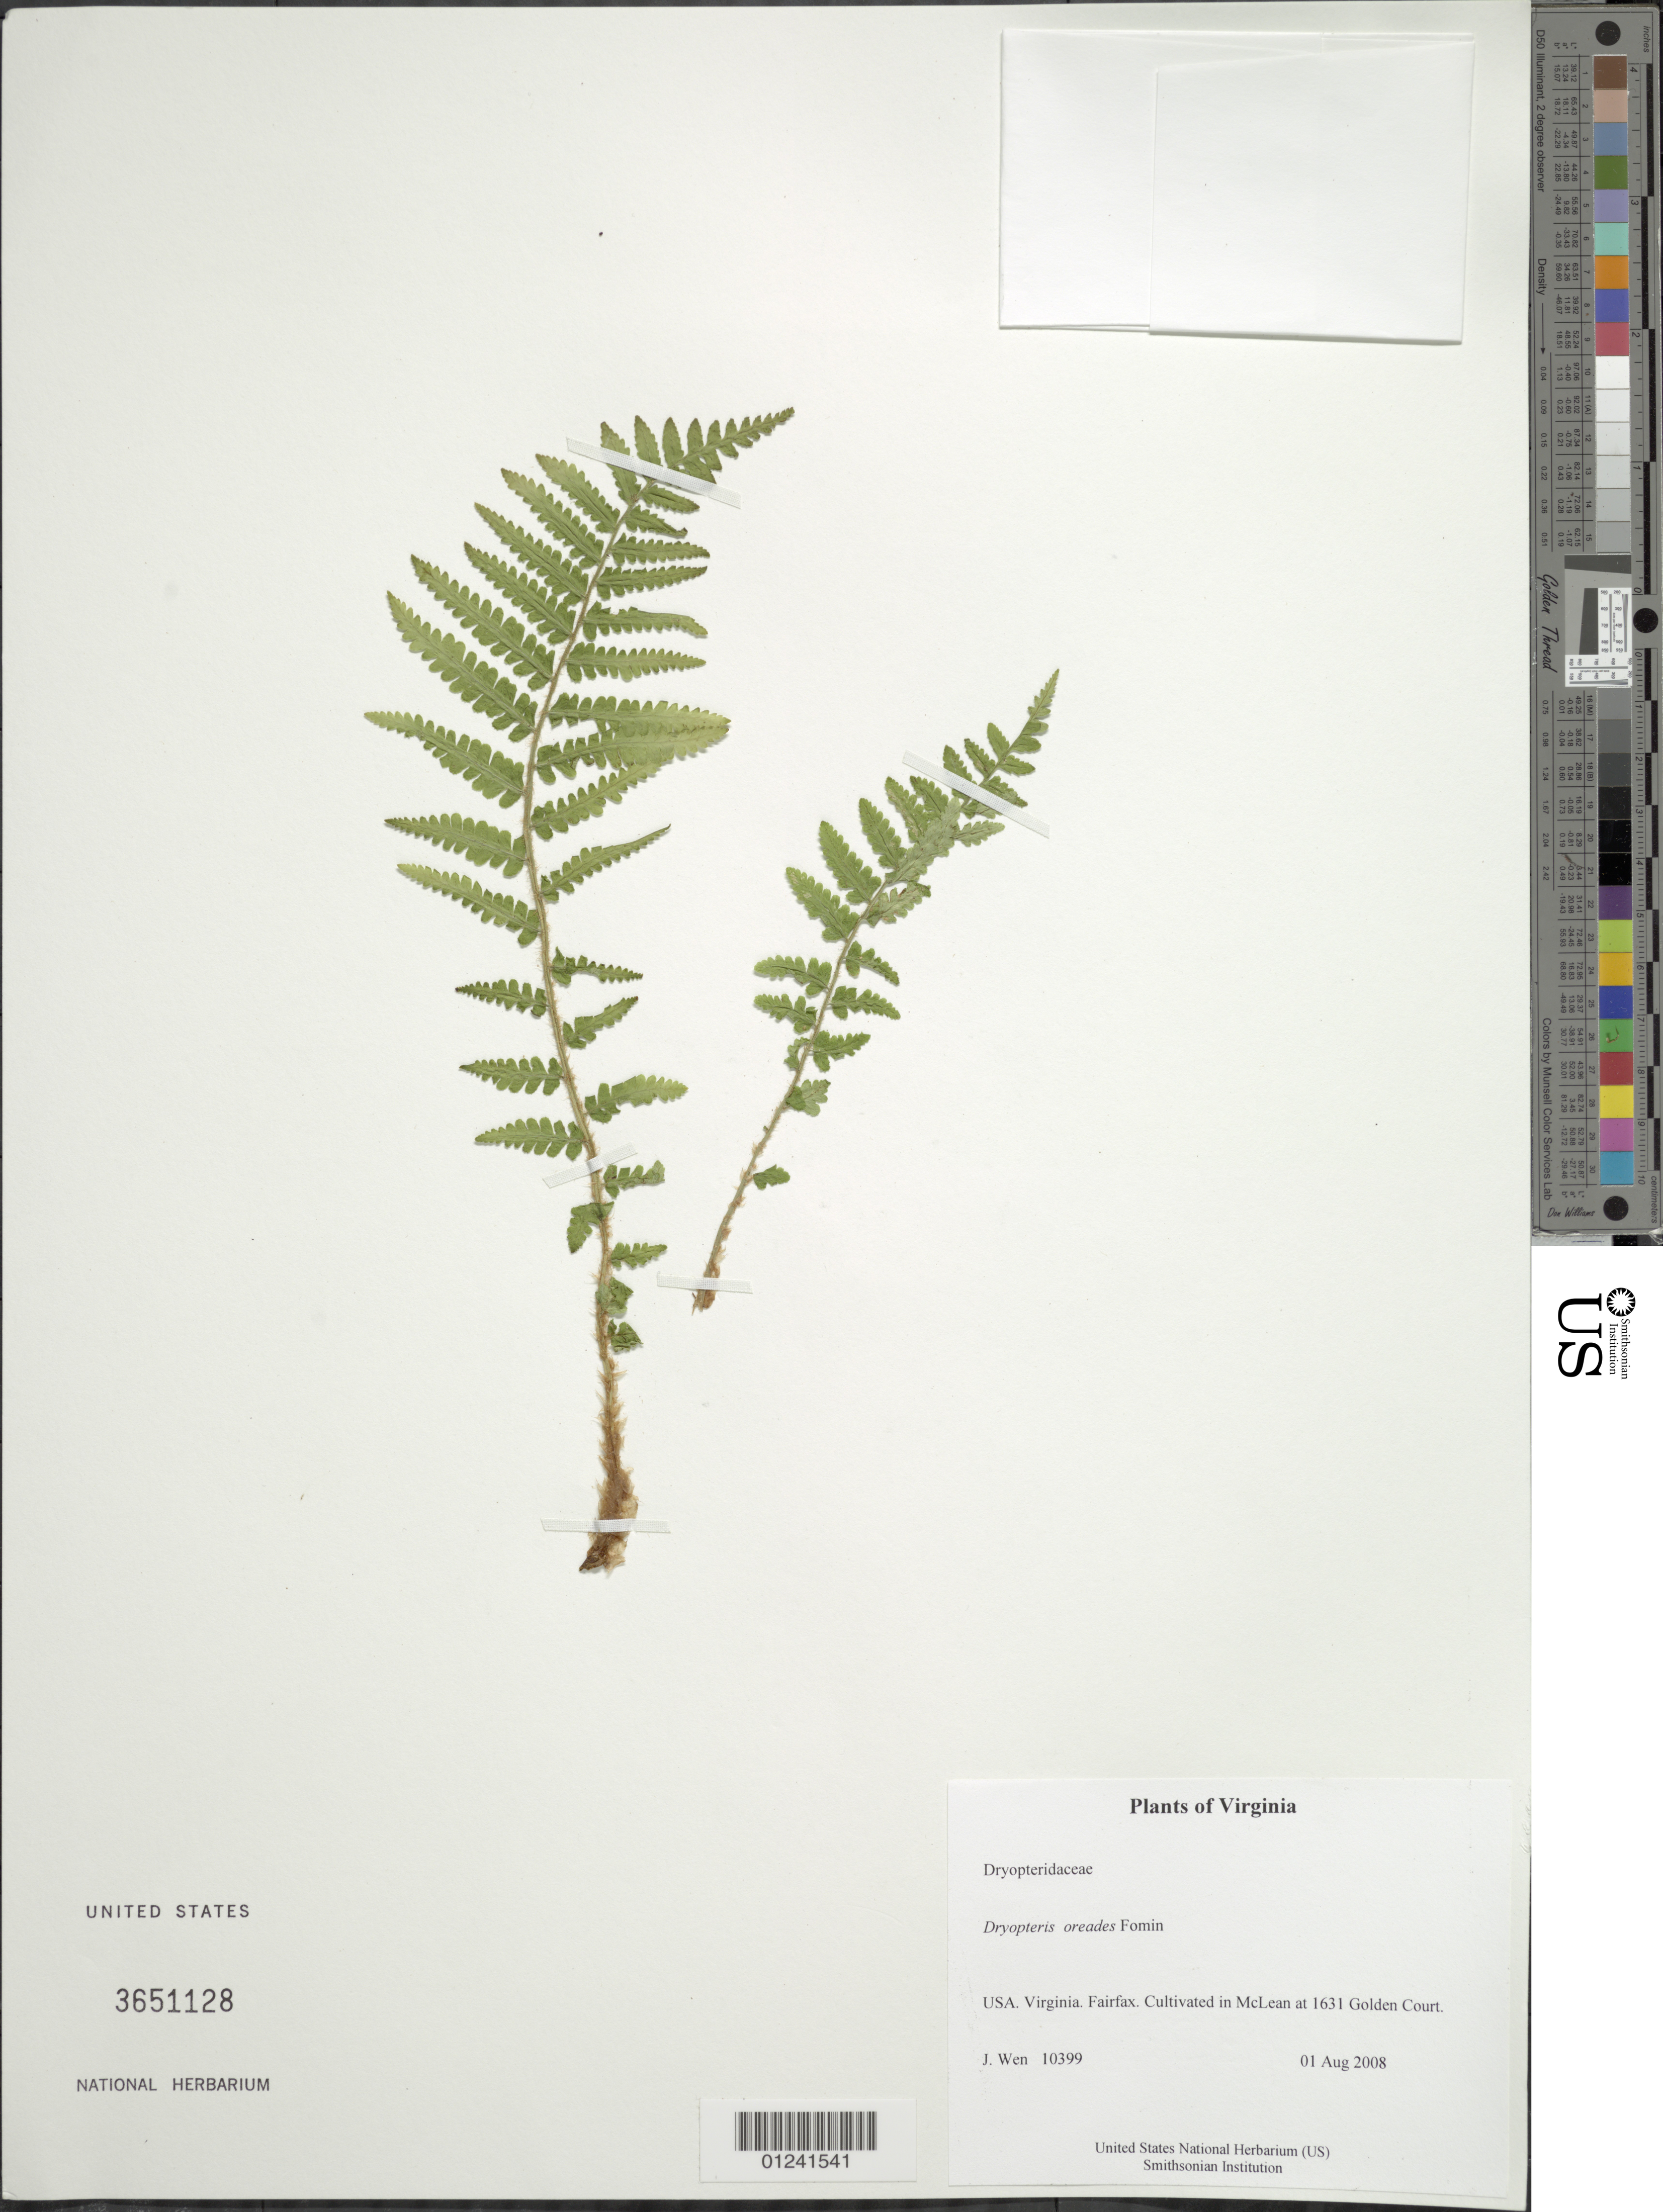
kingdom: Plantae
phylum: Tracheophyta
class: Polypodiopsida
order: Polypodiales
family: Dryopteridaceae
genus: Dryopteris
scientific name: Dryopteris oreades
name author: Fomin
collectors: J. Wen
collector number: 10399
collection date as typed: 01 Aug 2008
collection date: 2008-08-01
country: United States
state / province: Virginia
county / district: Fairfax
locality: Cultivated in McLean at 1631 Golden Court.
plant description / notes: DNA voucher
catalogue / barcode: US 3651128